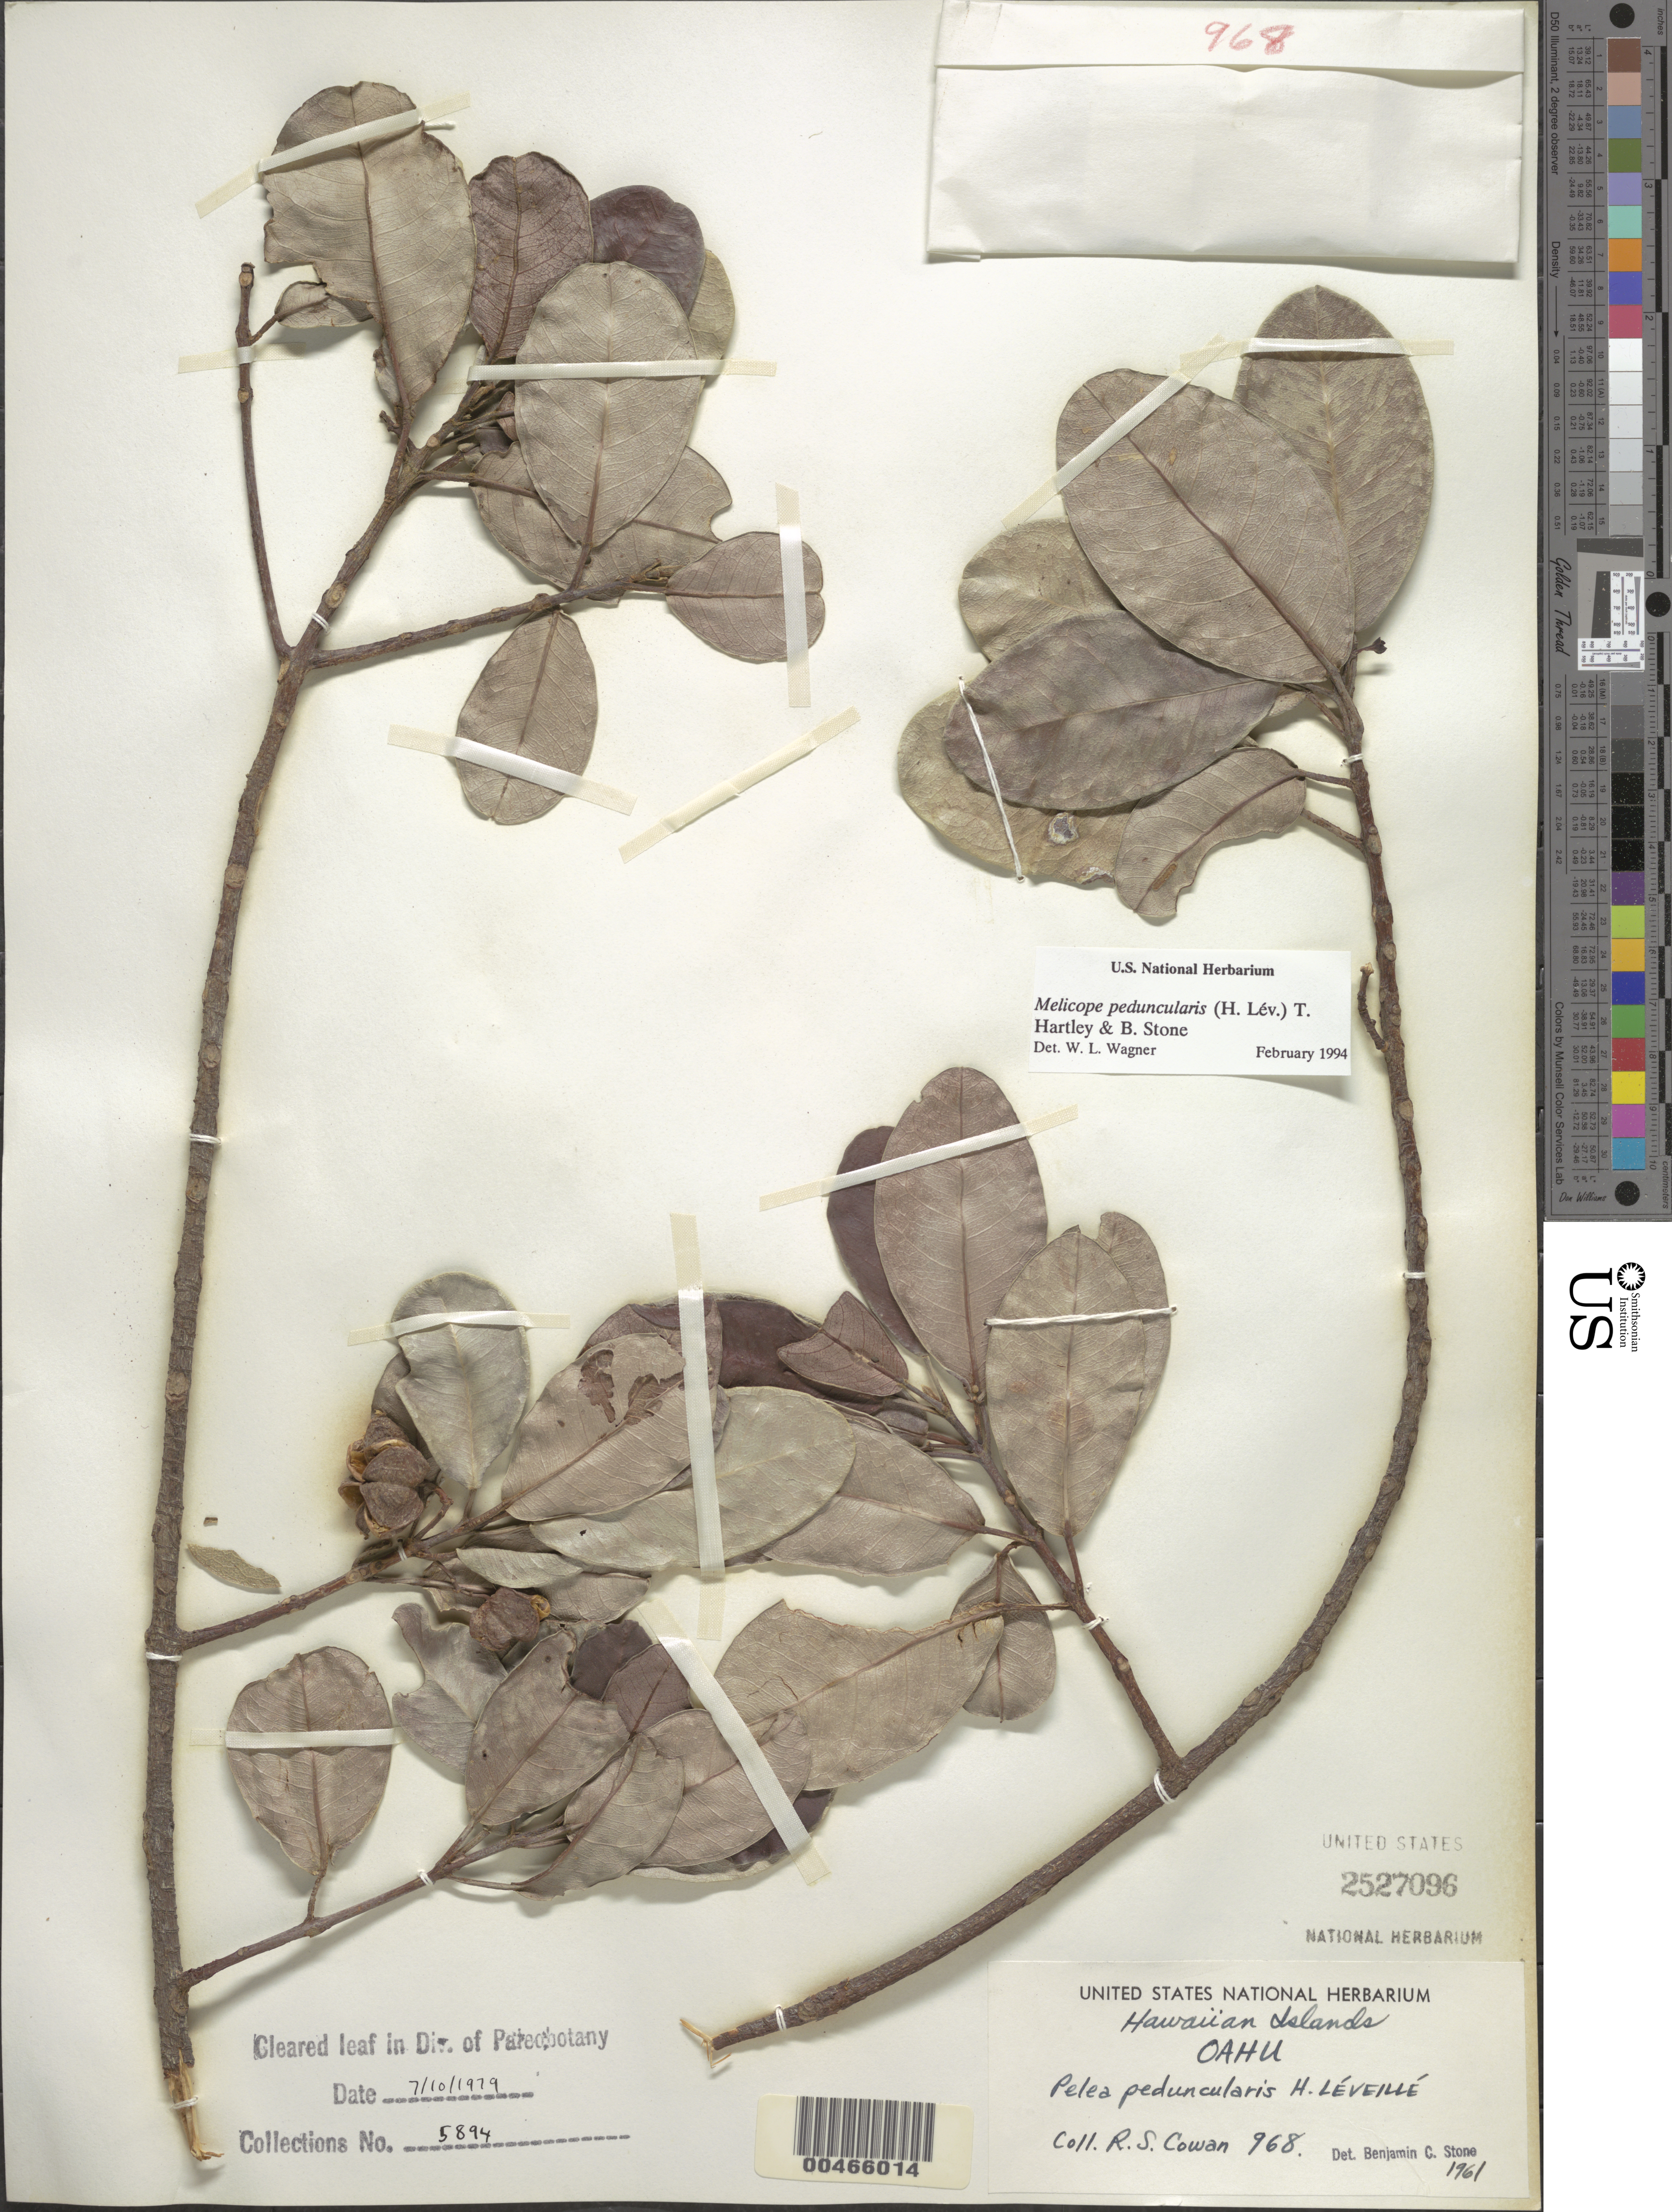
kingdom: Plantae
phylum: Tracheophyta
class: Magnoliopsida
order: Sapindales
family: Rutaceae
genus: Melicope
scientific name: Melicope peduncularis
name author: (H. Lév.) T.G. Hartley & B.C. Stone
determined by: Wagner, W. L., (BOT), Smithsonian Institution - National Museum of Natural History (UNITED STATES)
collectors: R. S. Cowan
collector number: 968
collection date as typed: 1961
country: United States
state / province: Hawaii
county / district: Kauai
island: Kaua'i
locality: Hawaiian Islands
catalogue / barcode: US 2527096